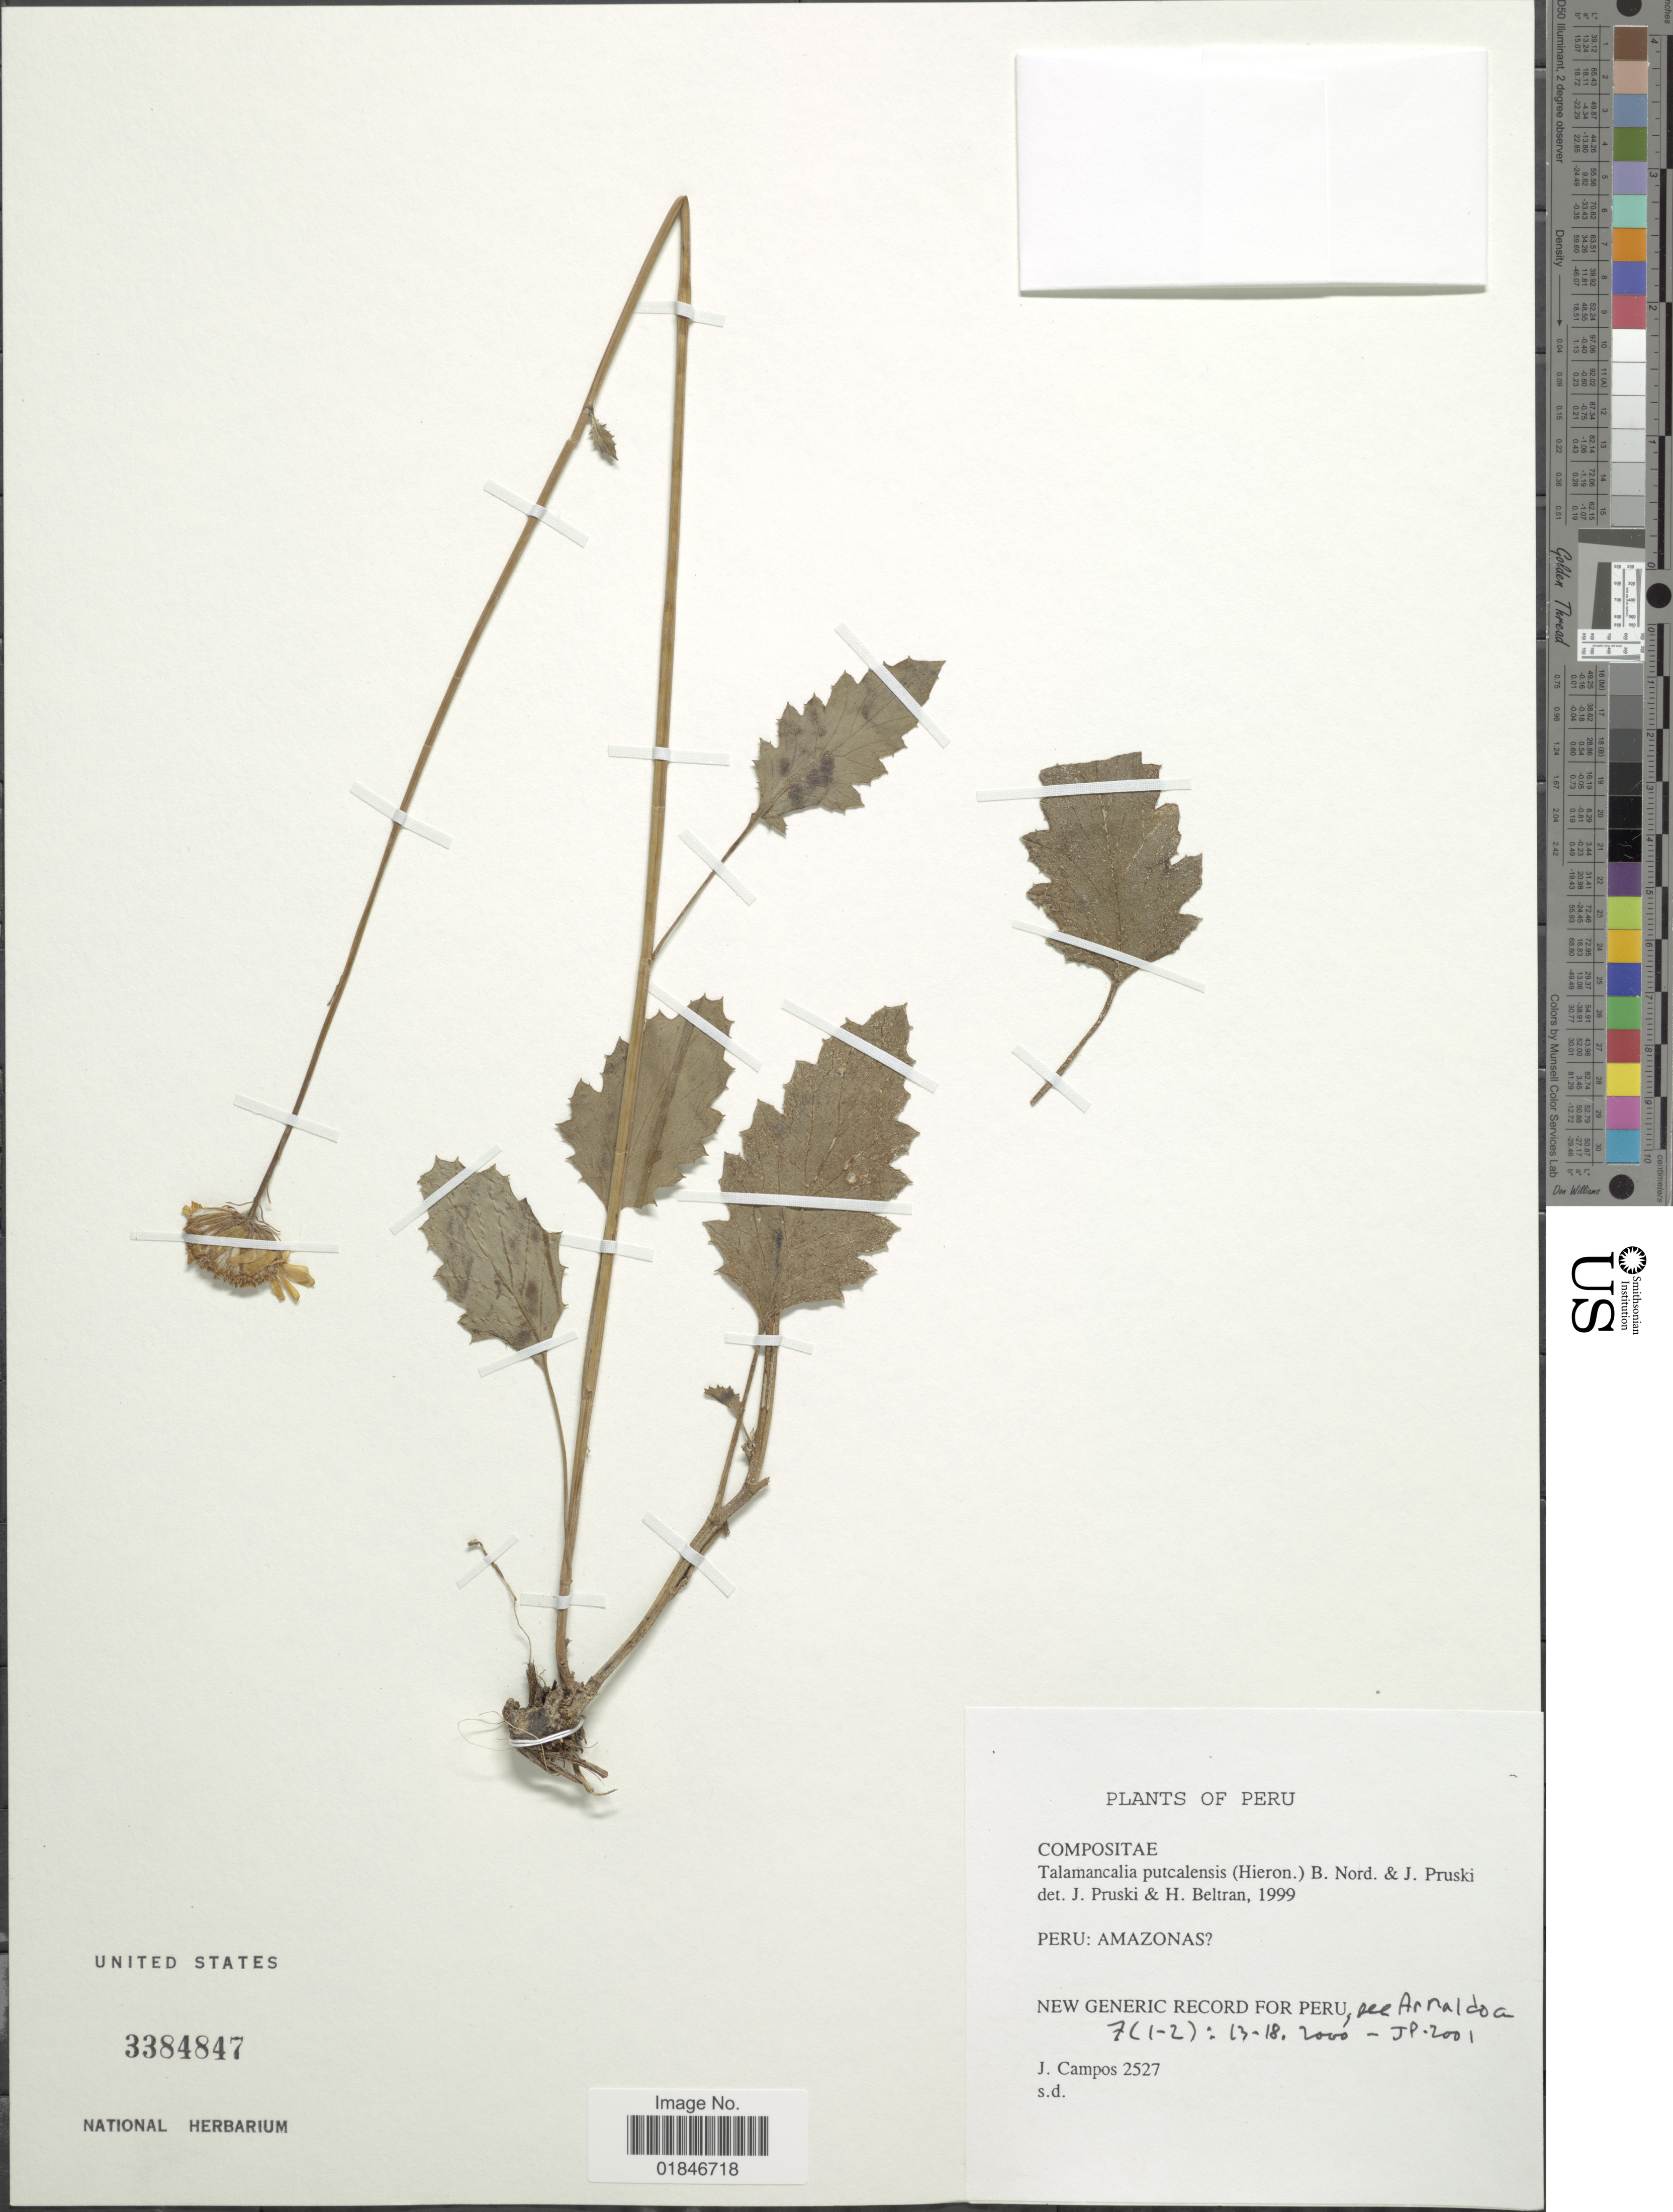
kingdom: Plantae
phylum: Tracheophyta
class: Magnoliopsida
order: Asterales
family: Asteraceae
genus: Talamancalia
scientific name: Talamancalia putcalensis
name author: (Hieron.) B. Nord. & Pruski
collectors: J. Campos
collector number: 2527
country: Peru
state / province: Amazonas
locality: Peru: Amazonas.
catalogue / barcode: US 3384847